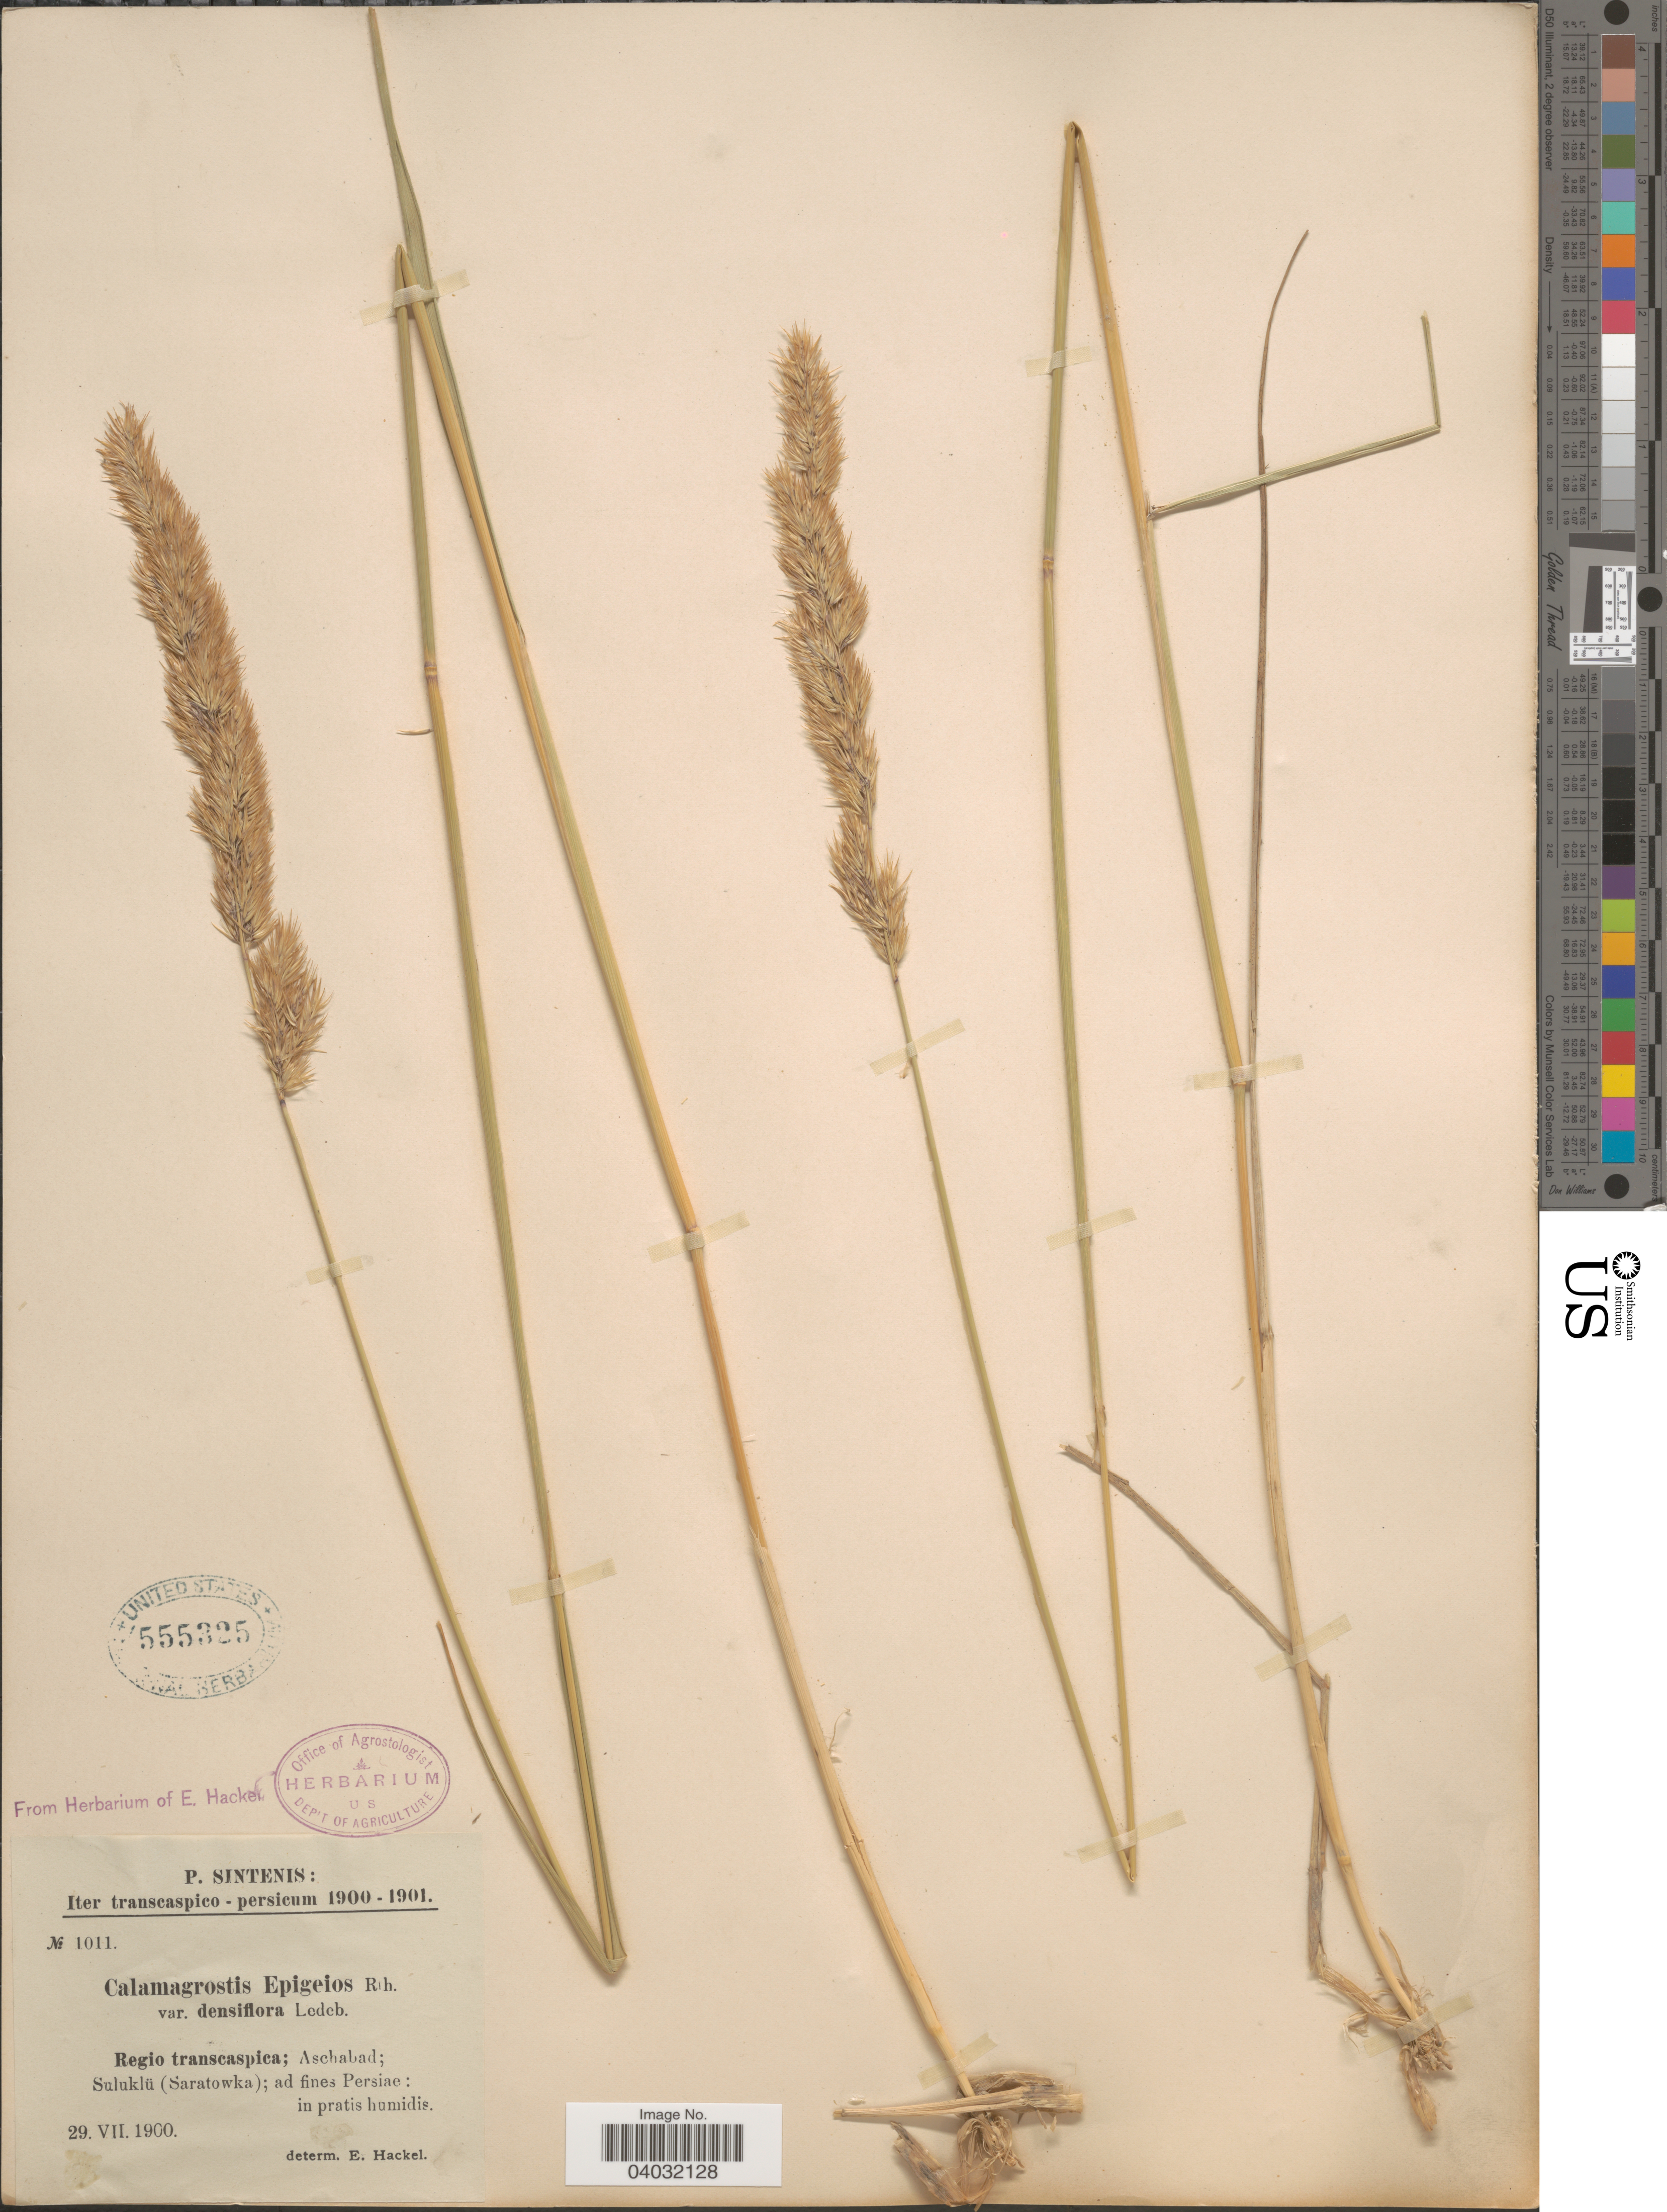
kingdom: Plantae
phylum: Tracheophyta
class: Liliopsida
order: Poales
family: Poaceae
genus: Calamagrostis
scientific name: Calamagrostis epigeios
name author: (L.) Roth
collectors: P. Sintenis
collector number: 1011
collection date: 1900-07-29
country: Iran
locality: Regio transcaspica; Aschabad; Suluklü (Saratowka); ad fines Persiae: in pratis humidis.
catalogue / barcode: US 555325